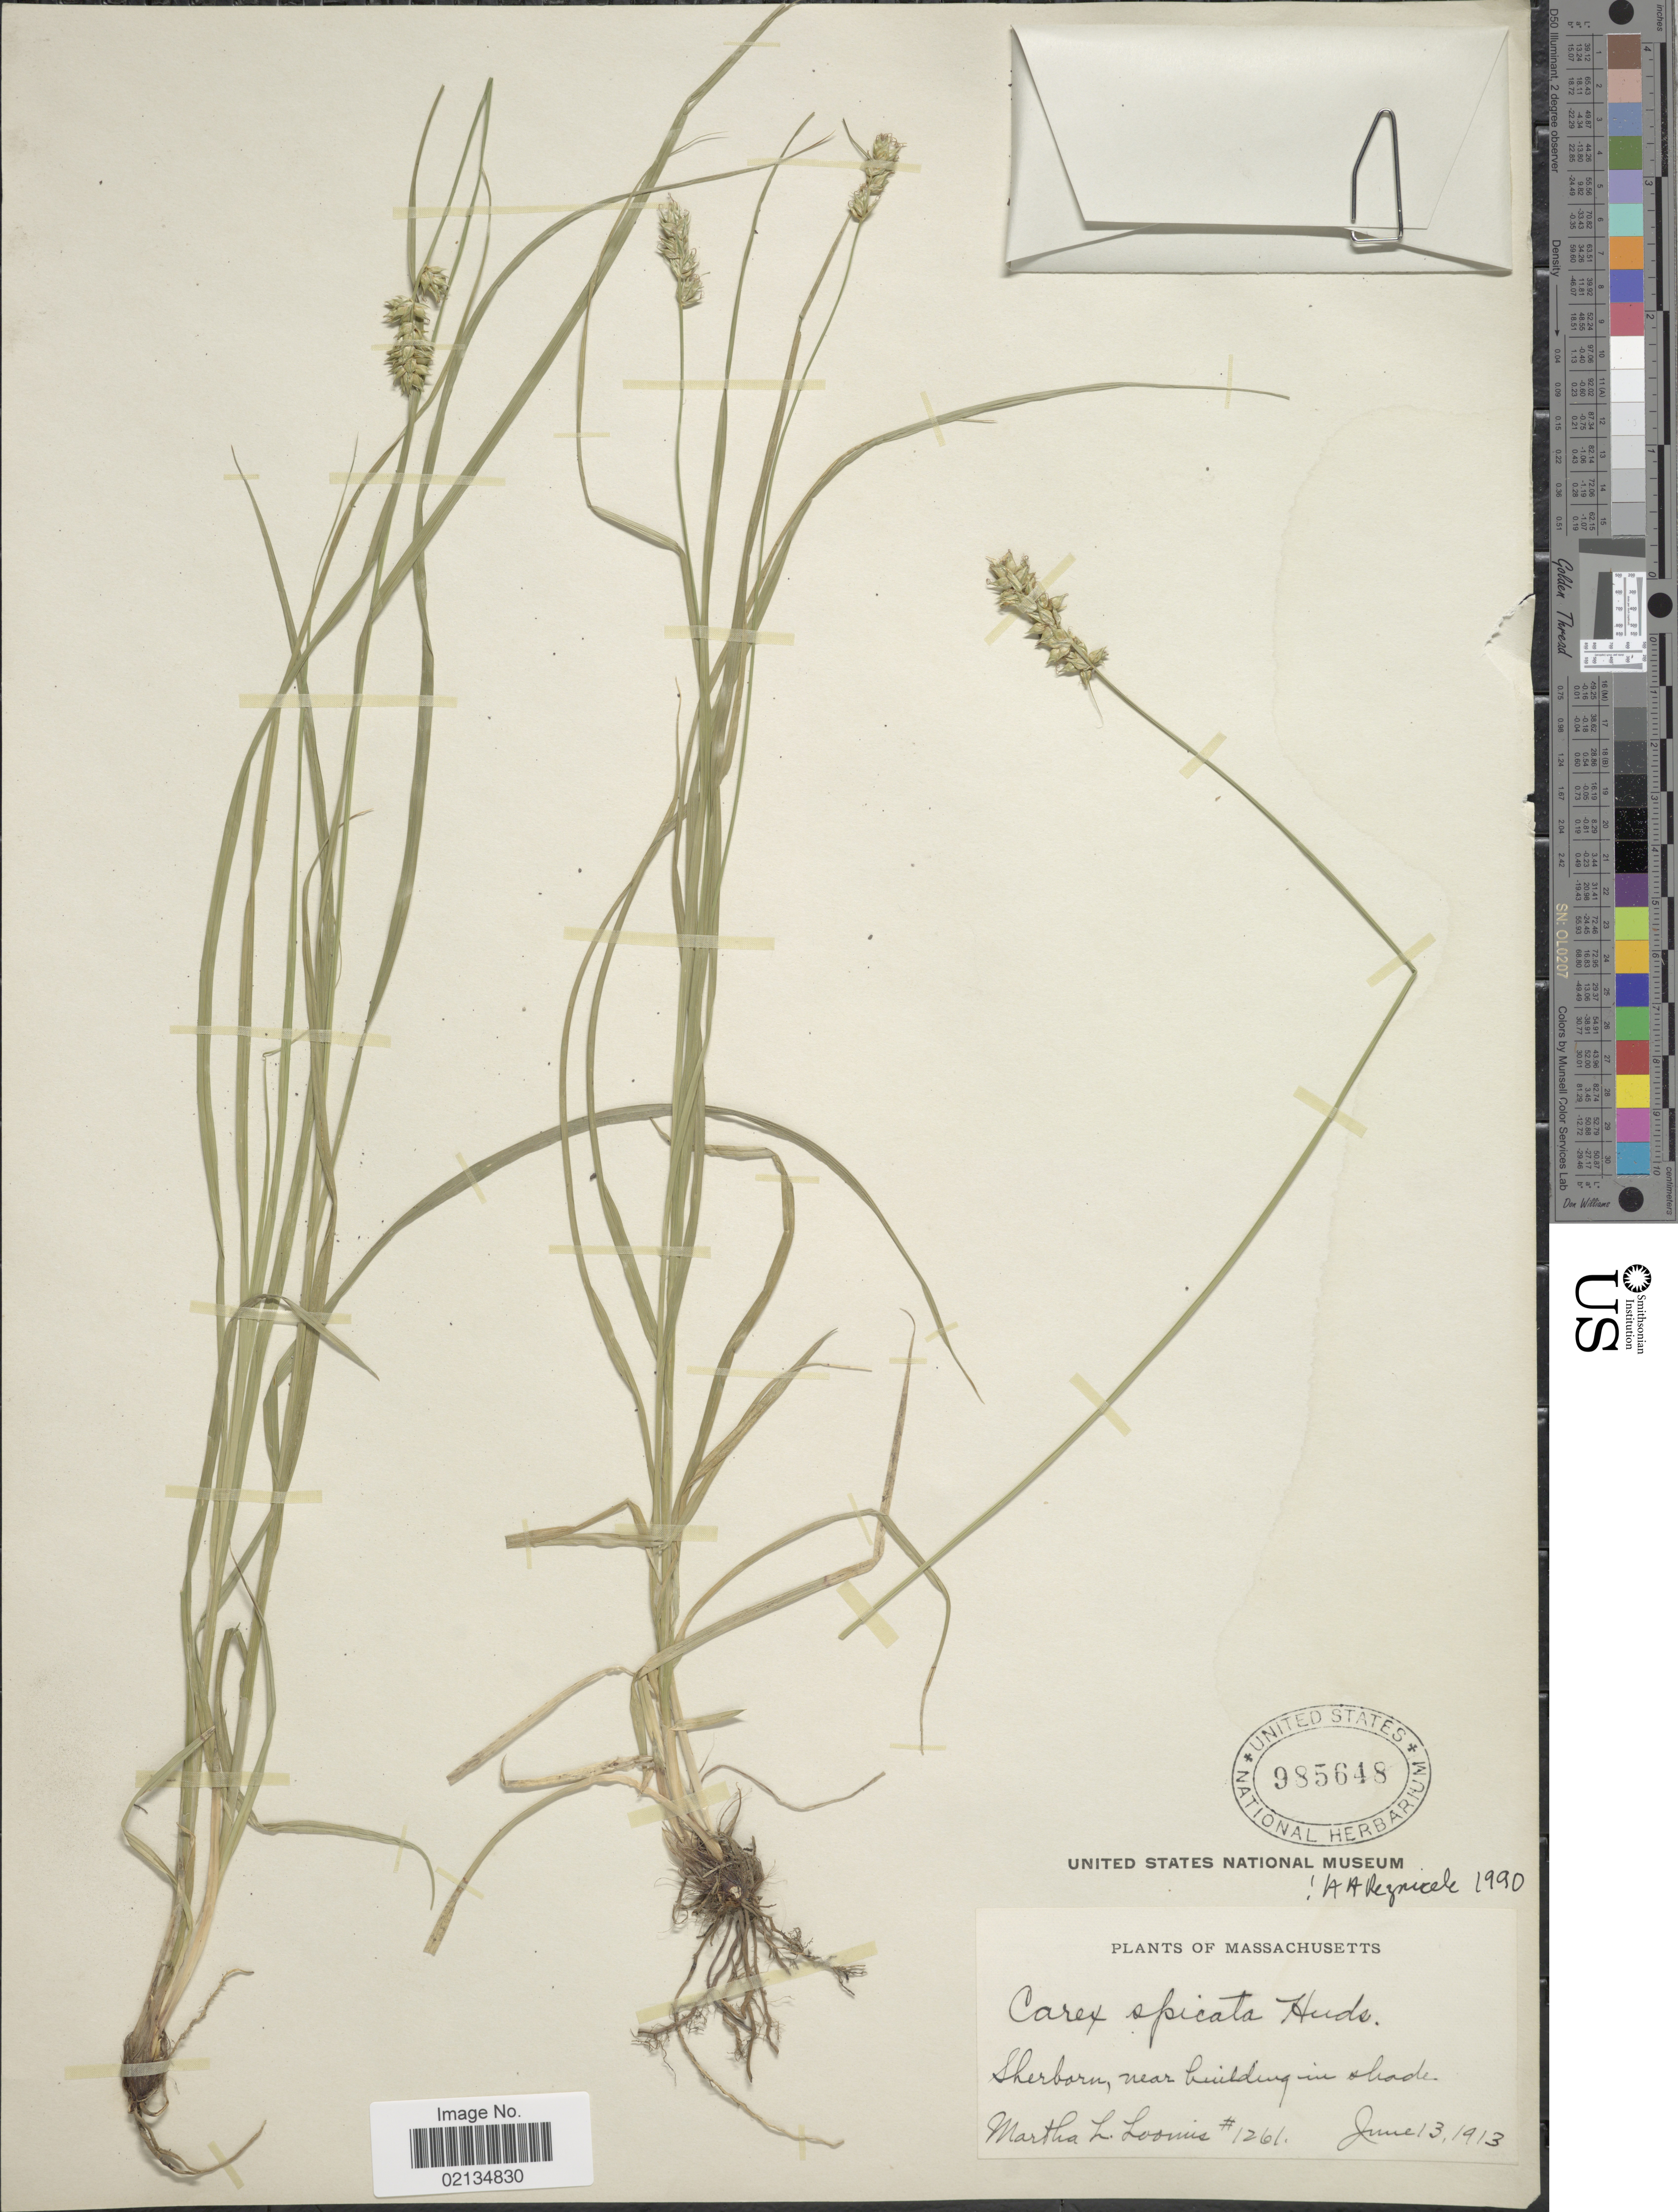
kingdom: Plantae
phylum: Tracheophyta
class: Liliopsida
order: Poales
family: Cyperaceae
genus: Carex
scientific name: Carex spicata subsp. spicata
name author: Huds.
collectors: M. L. Loomis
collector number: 1261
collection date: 1913-06-13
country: United States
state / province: Massachusetts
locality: Sherborn, near building in shade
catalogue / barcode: US 985648